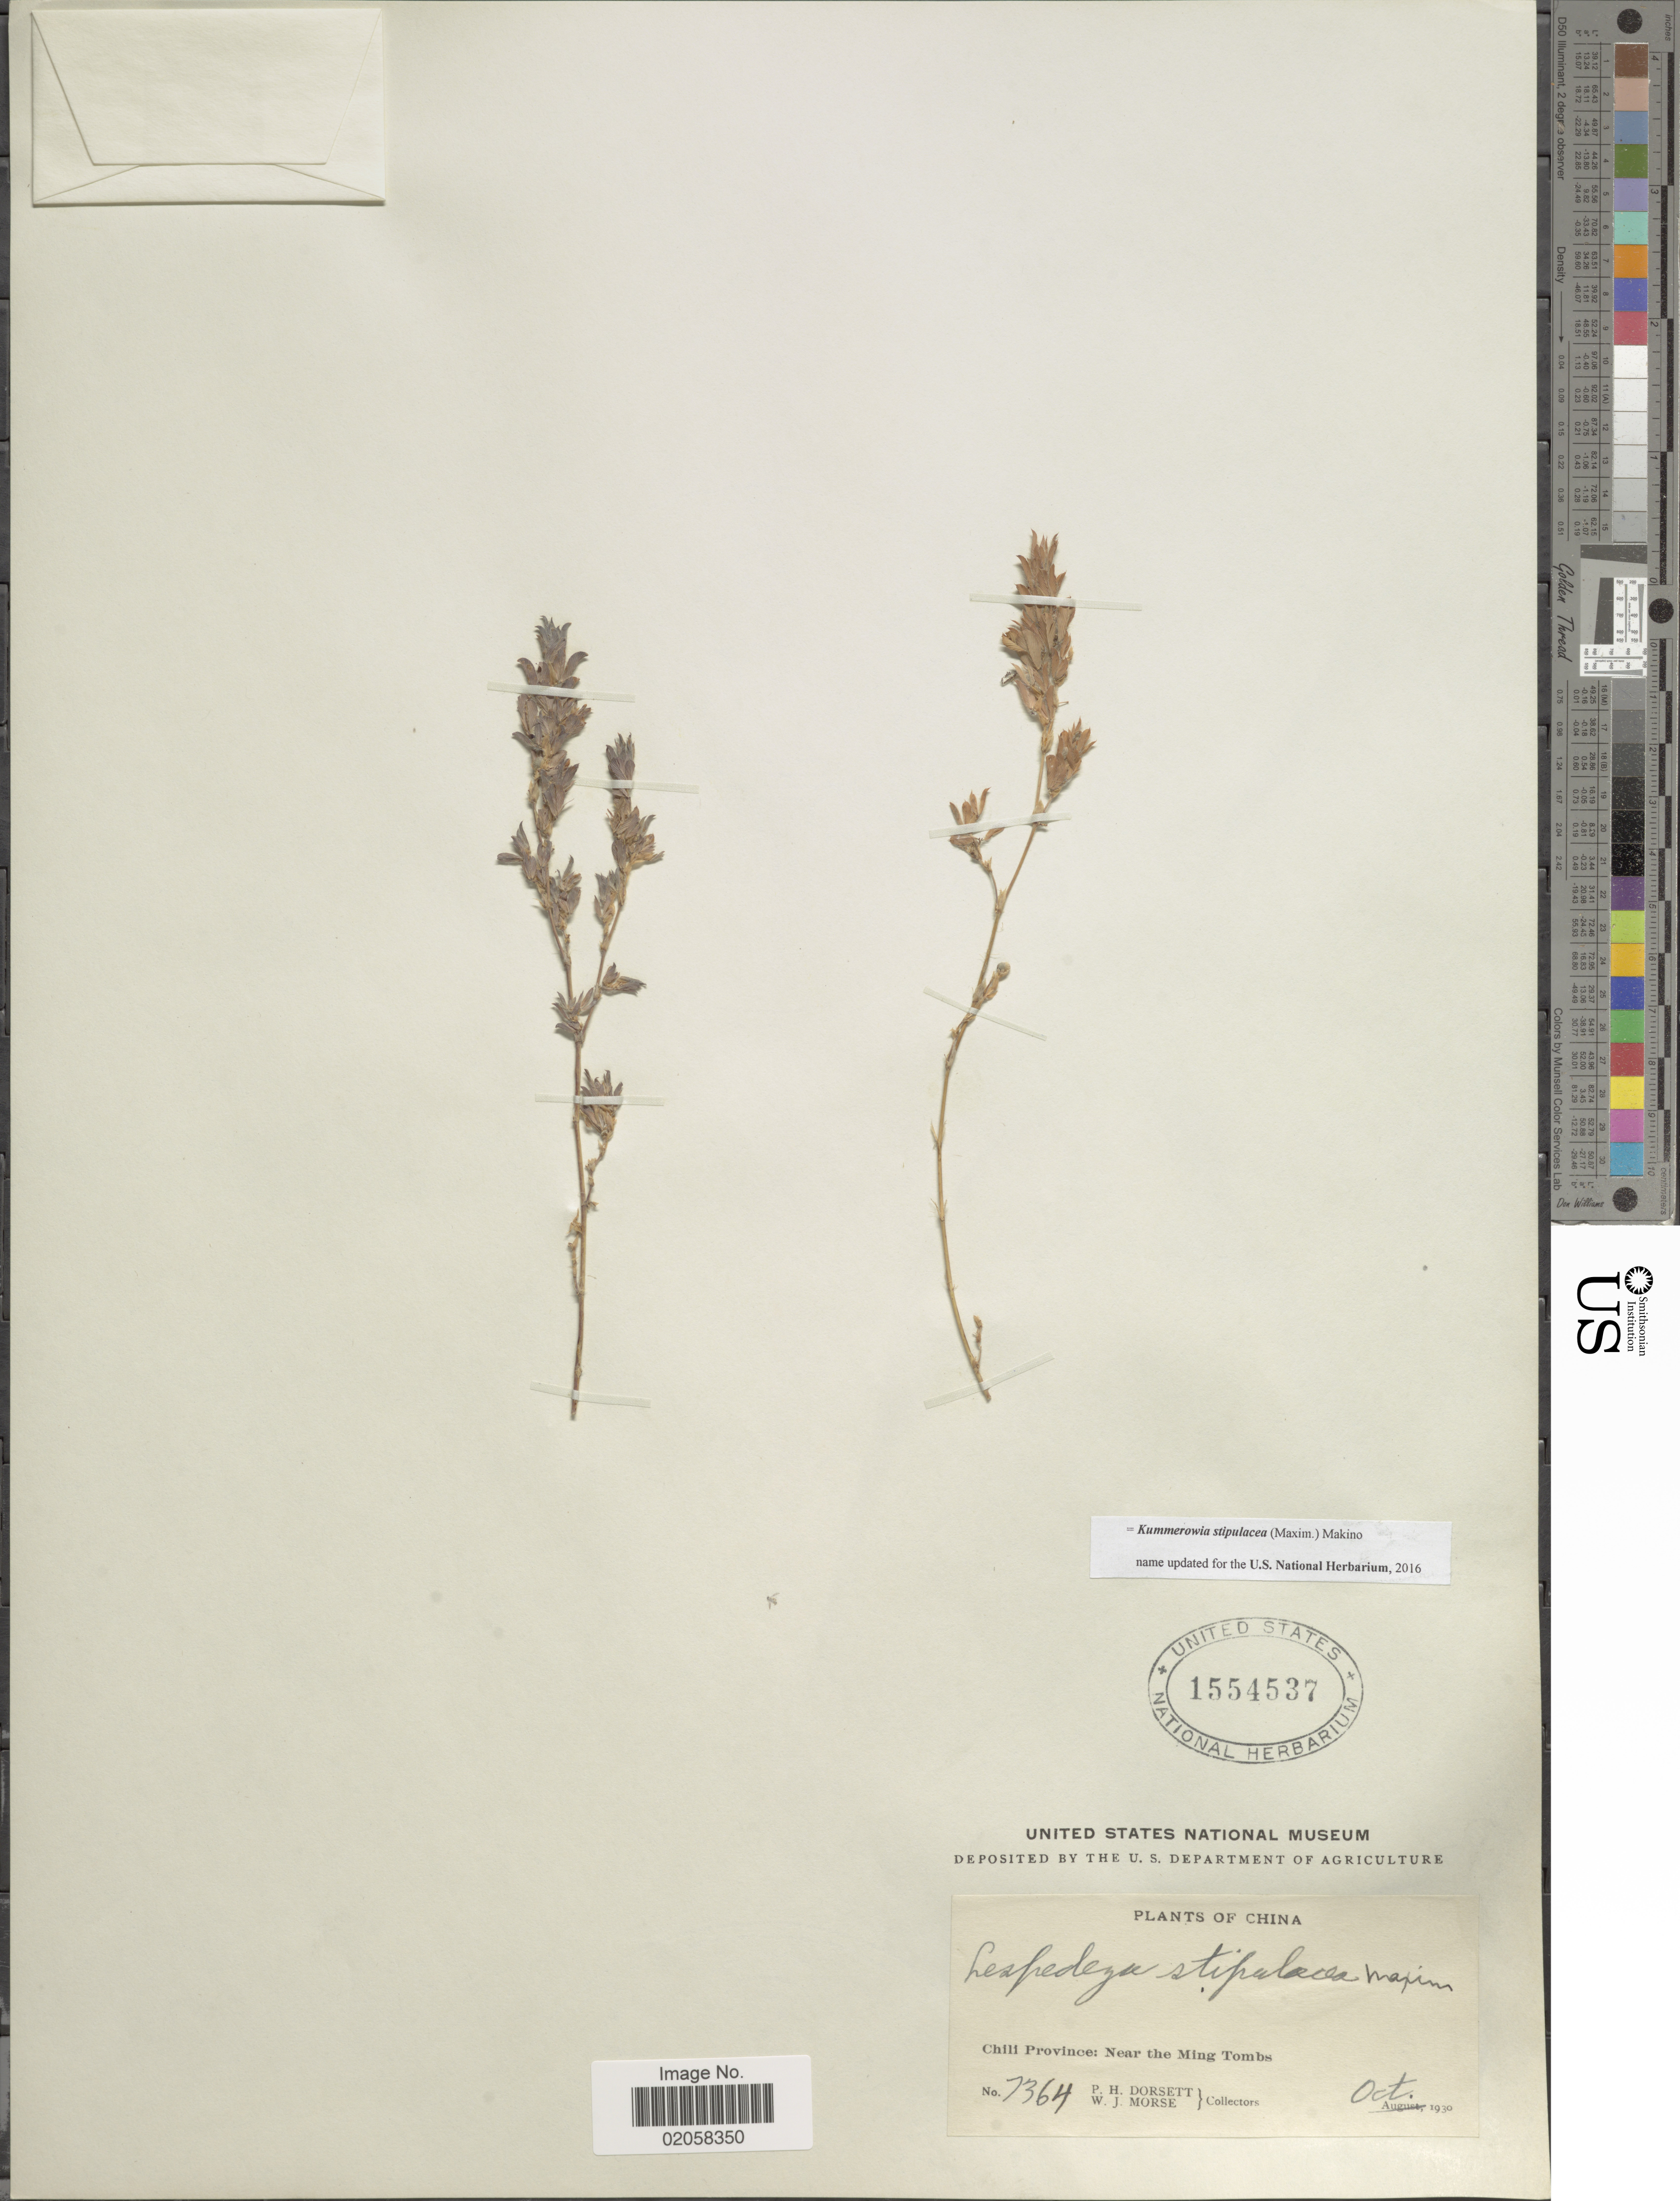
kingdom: Plantae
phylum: Tracheophyta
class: Magnoliopsida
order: Fabales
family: Fabaceae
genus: Kummerowia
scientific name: Kummerowia stipulacea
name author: (Maxim.) Makino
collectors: P. H. Dorsett & W. J. Morse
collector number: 7364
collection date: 1930-10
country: China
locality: Chili Province: Near the Ming Tombs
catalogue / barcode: US 1554537